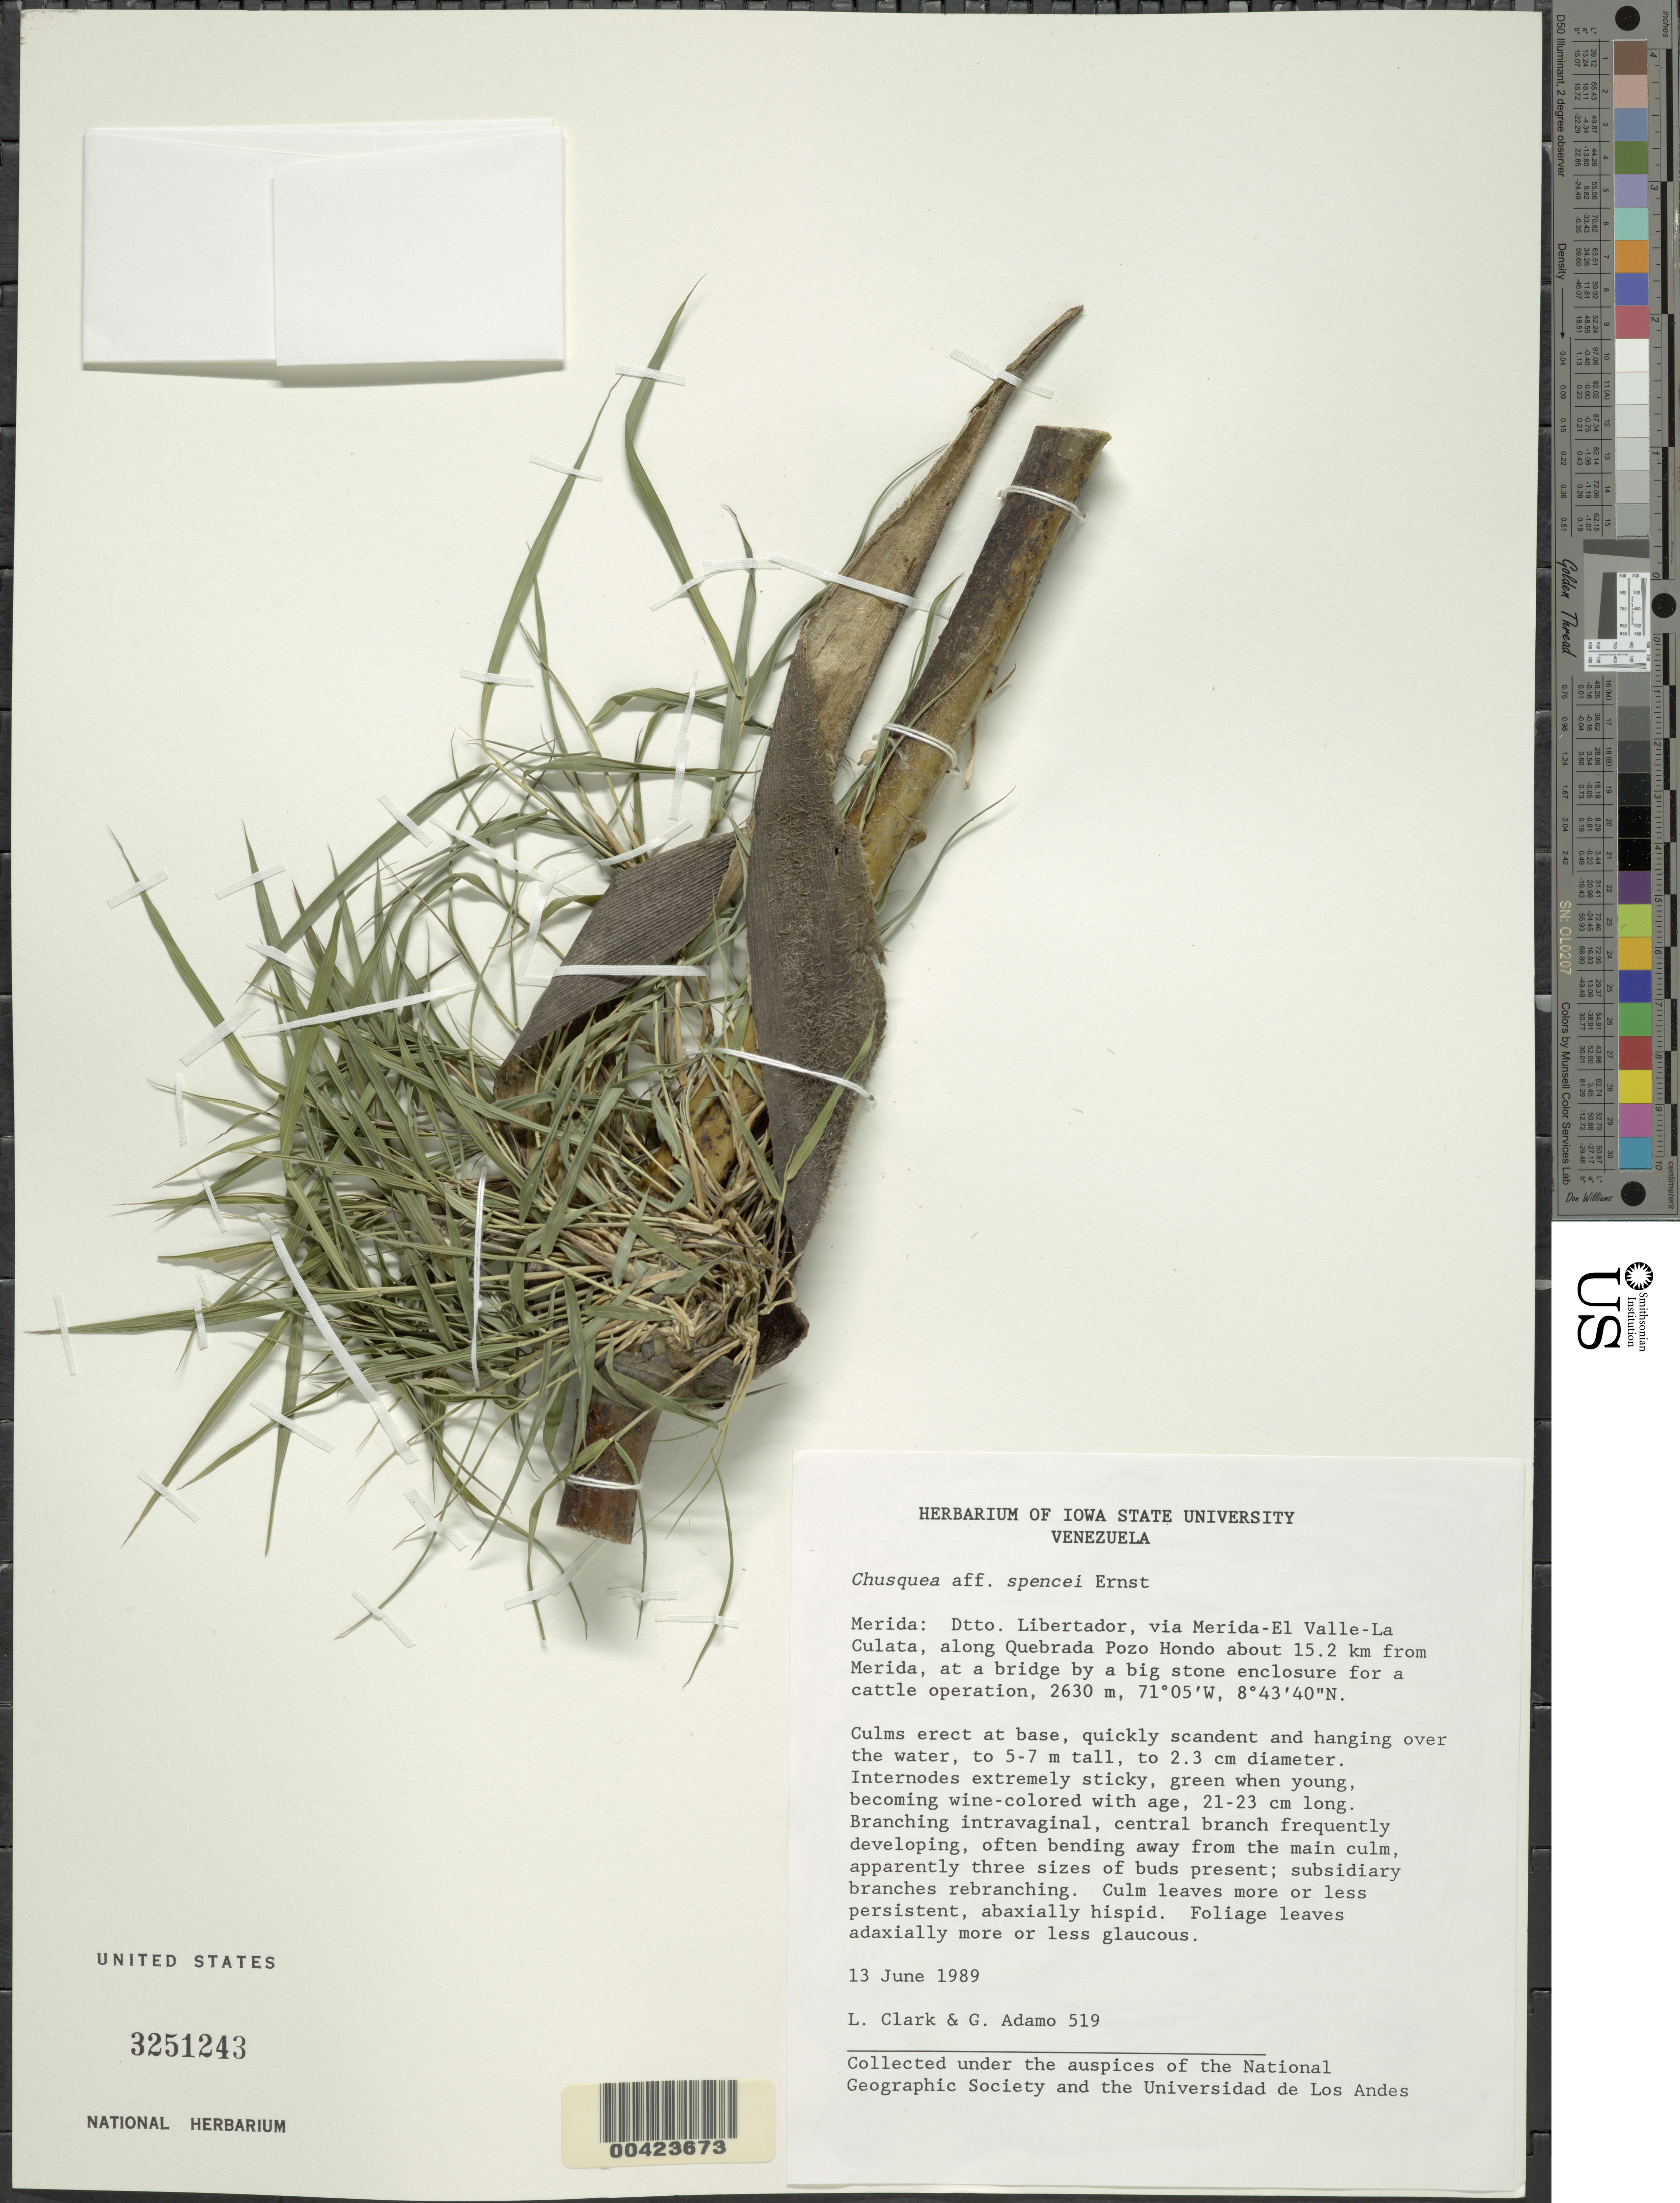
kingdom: Plantae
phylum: Tracheophyta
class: Liliopsida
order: Poales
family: Poaceae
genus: Chusquea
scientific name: Chusquea spencei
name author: Ernst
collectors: L. G. Clark & G. Adamo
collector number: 519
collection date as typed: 13 Jun 1989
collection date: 1989-06-13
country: Venezuela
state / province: Mérida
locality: Quebrada pozo honda; via merida - el valle - la culata; about 15.2 km from merida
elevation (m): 2630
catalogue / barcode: US 3251243